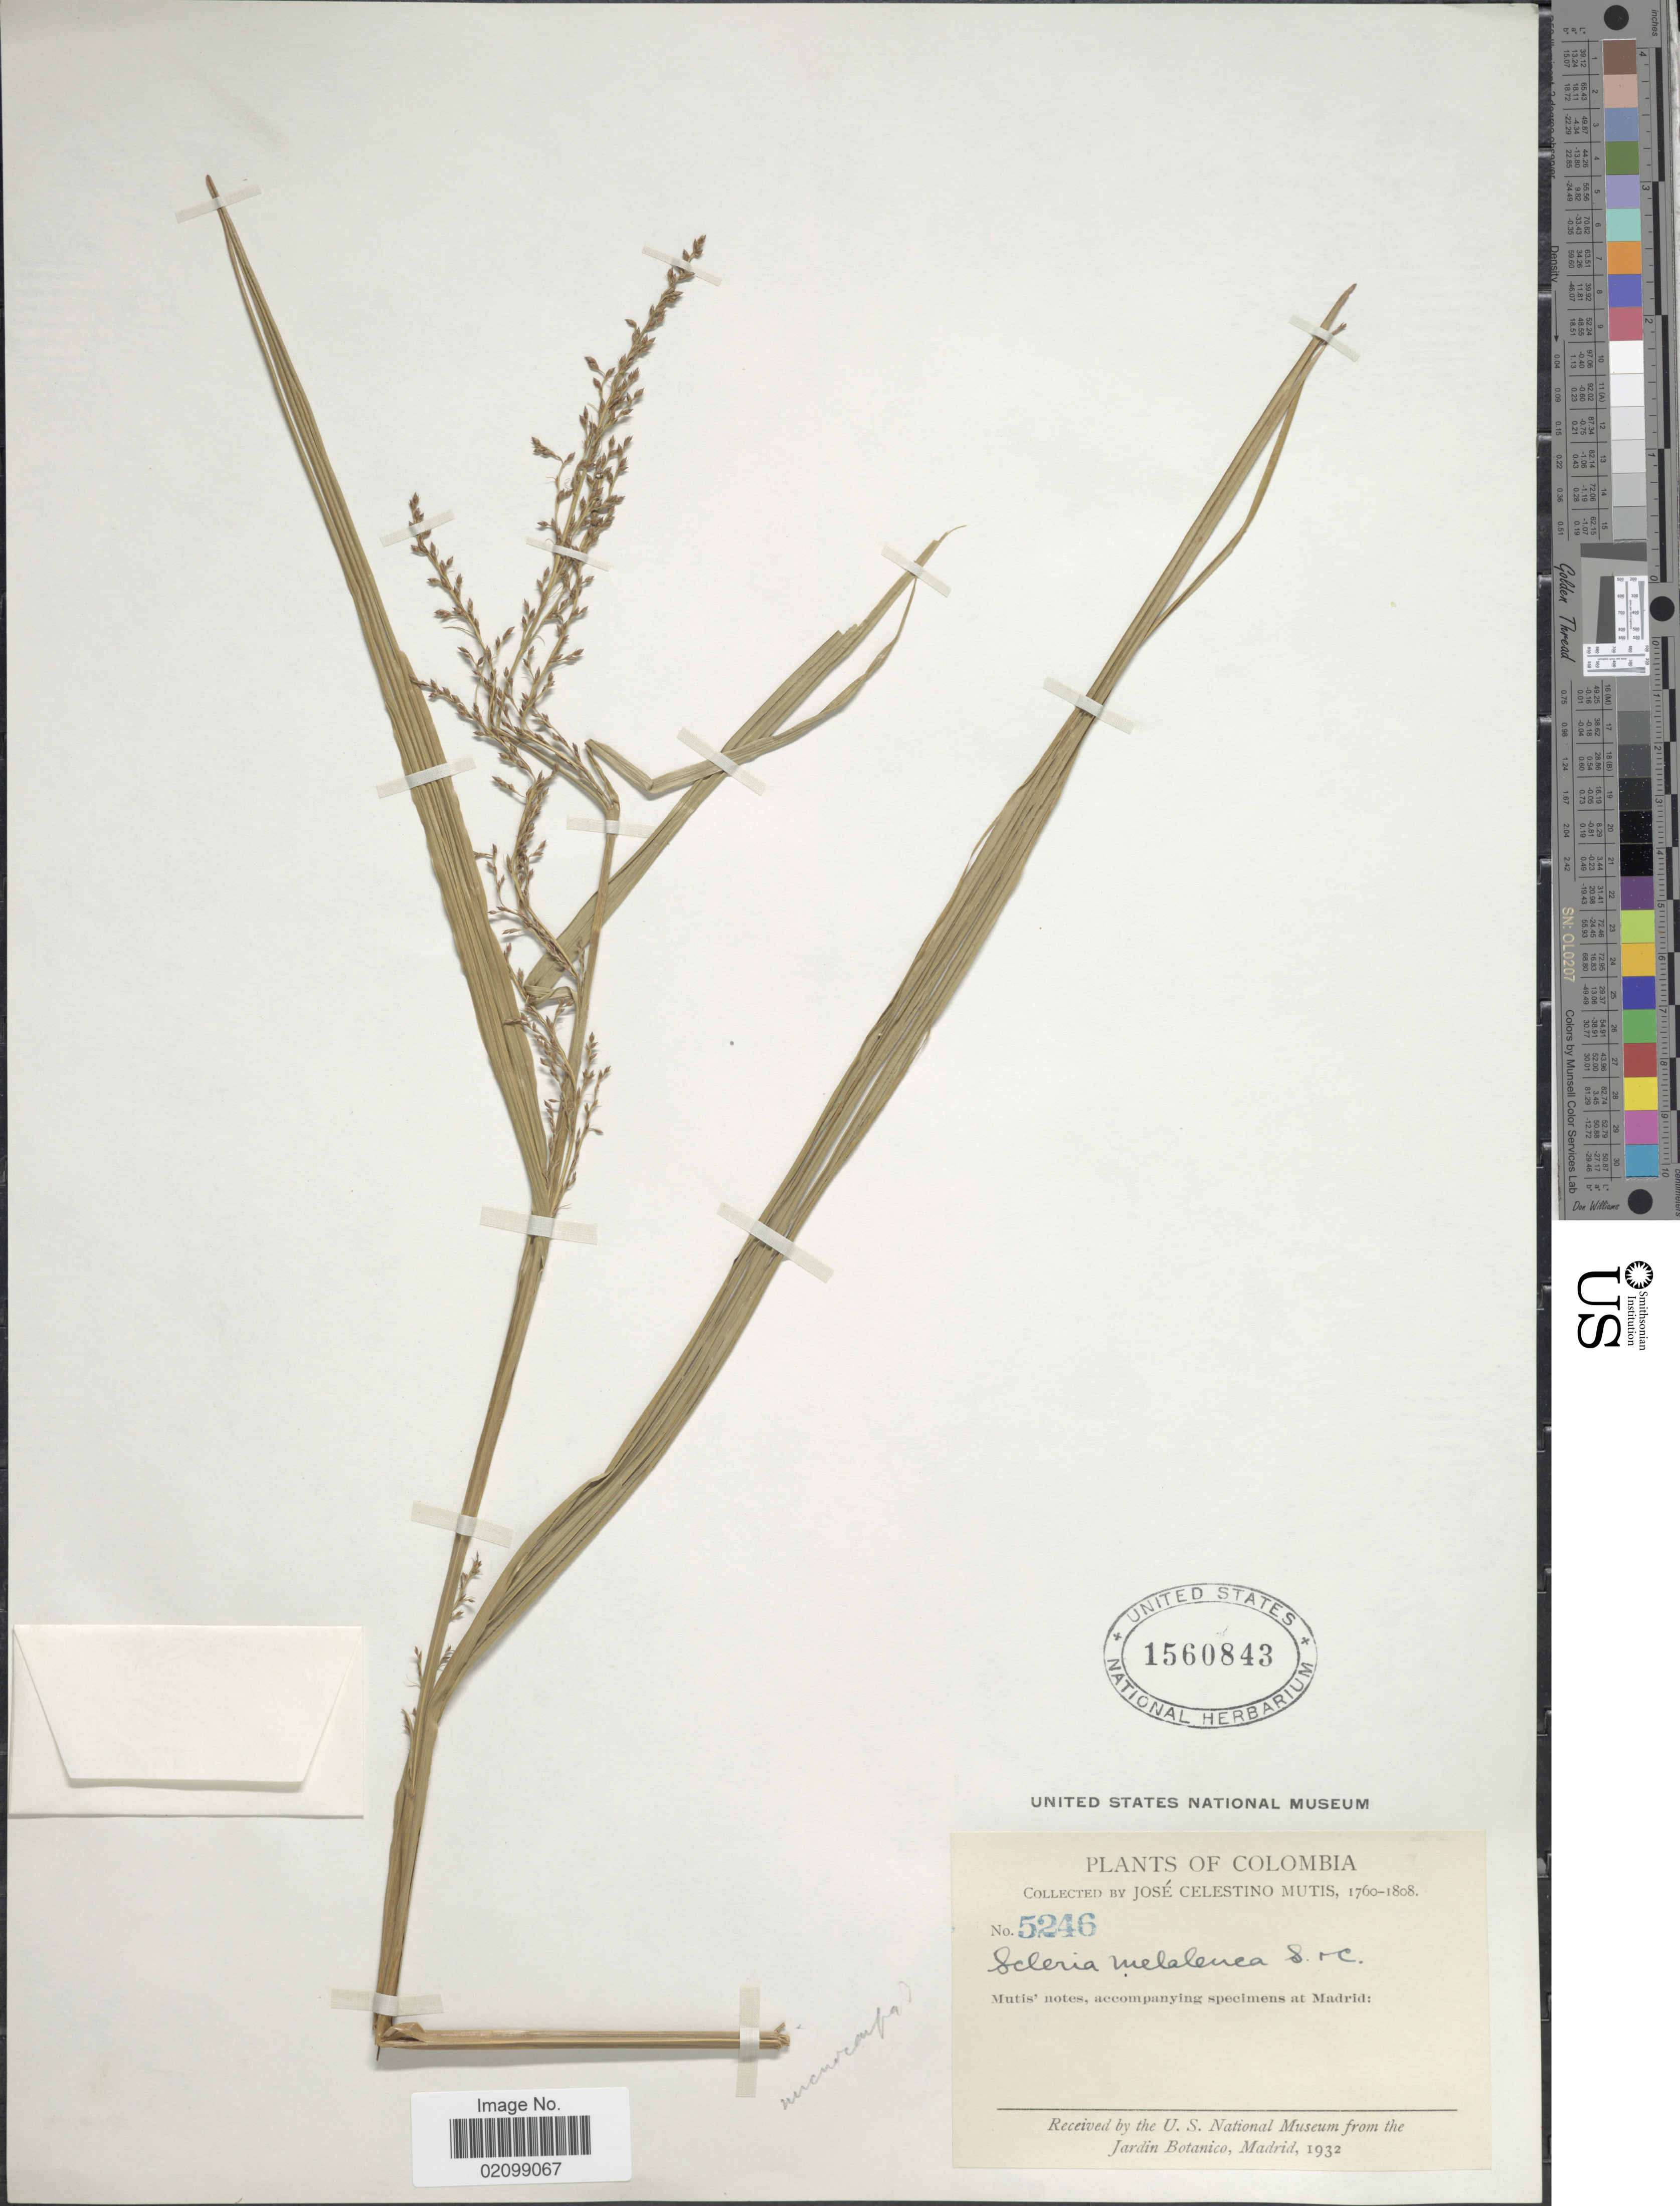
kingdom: Plantae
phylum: Tracheophyta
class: Liliopsida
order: Poales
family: Cyperaceae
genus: Scleria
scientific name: Scleria microcarpa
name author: Nees ex Kunth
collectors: J. C. B. Mutis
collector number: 5246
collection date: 1760/1808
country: Colombia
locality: Colombia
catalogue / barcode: US 156043